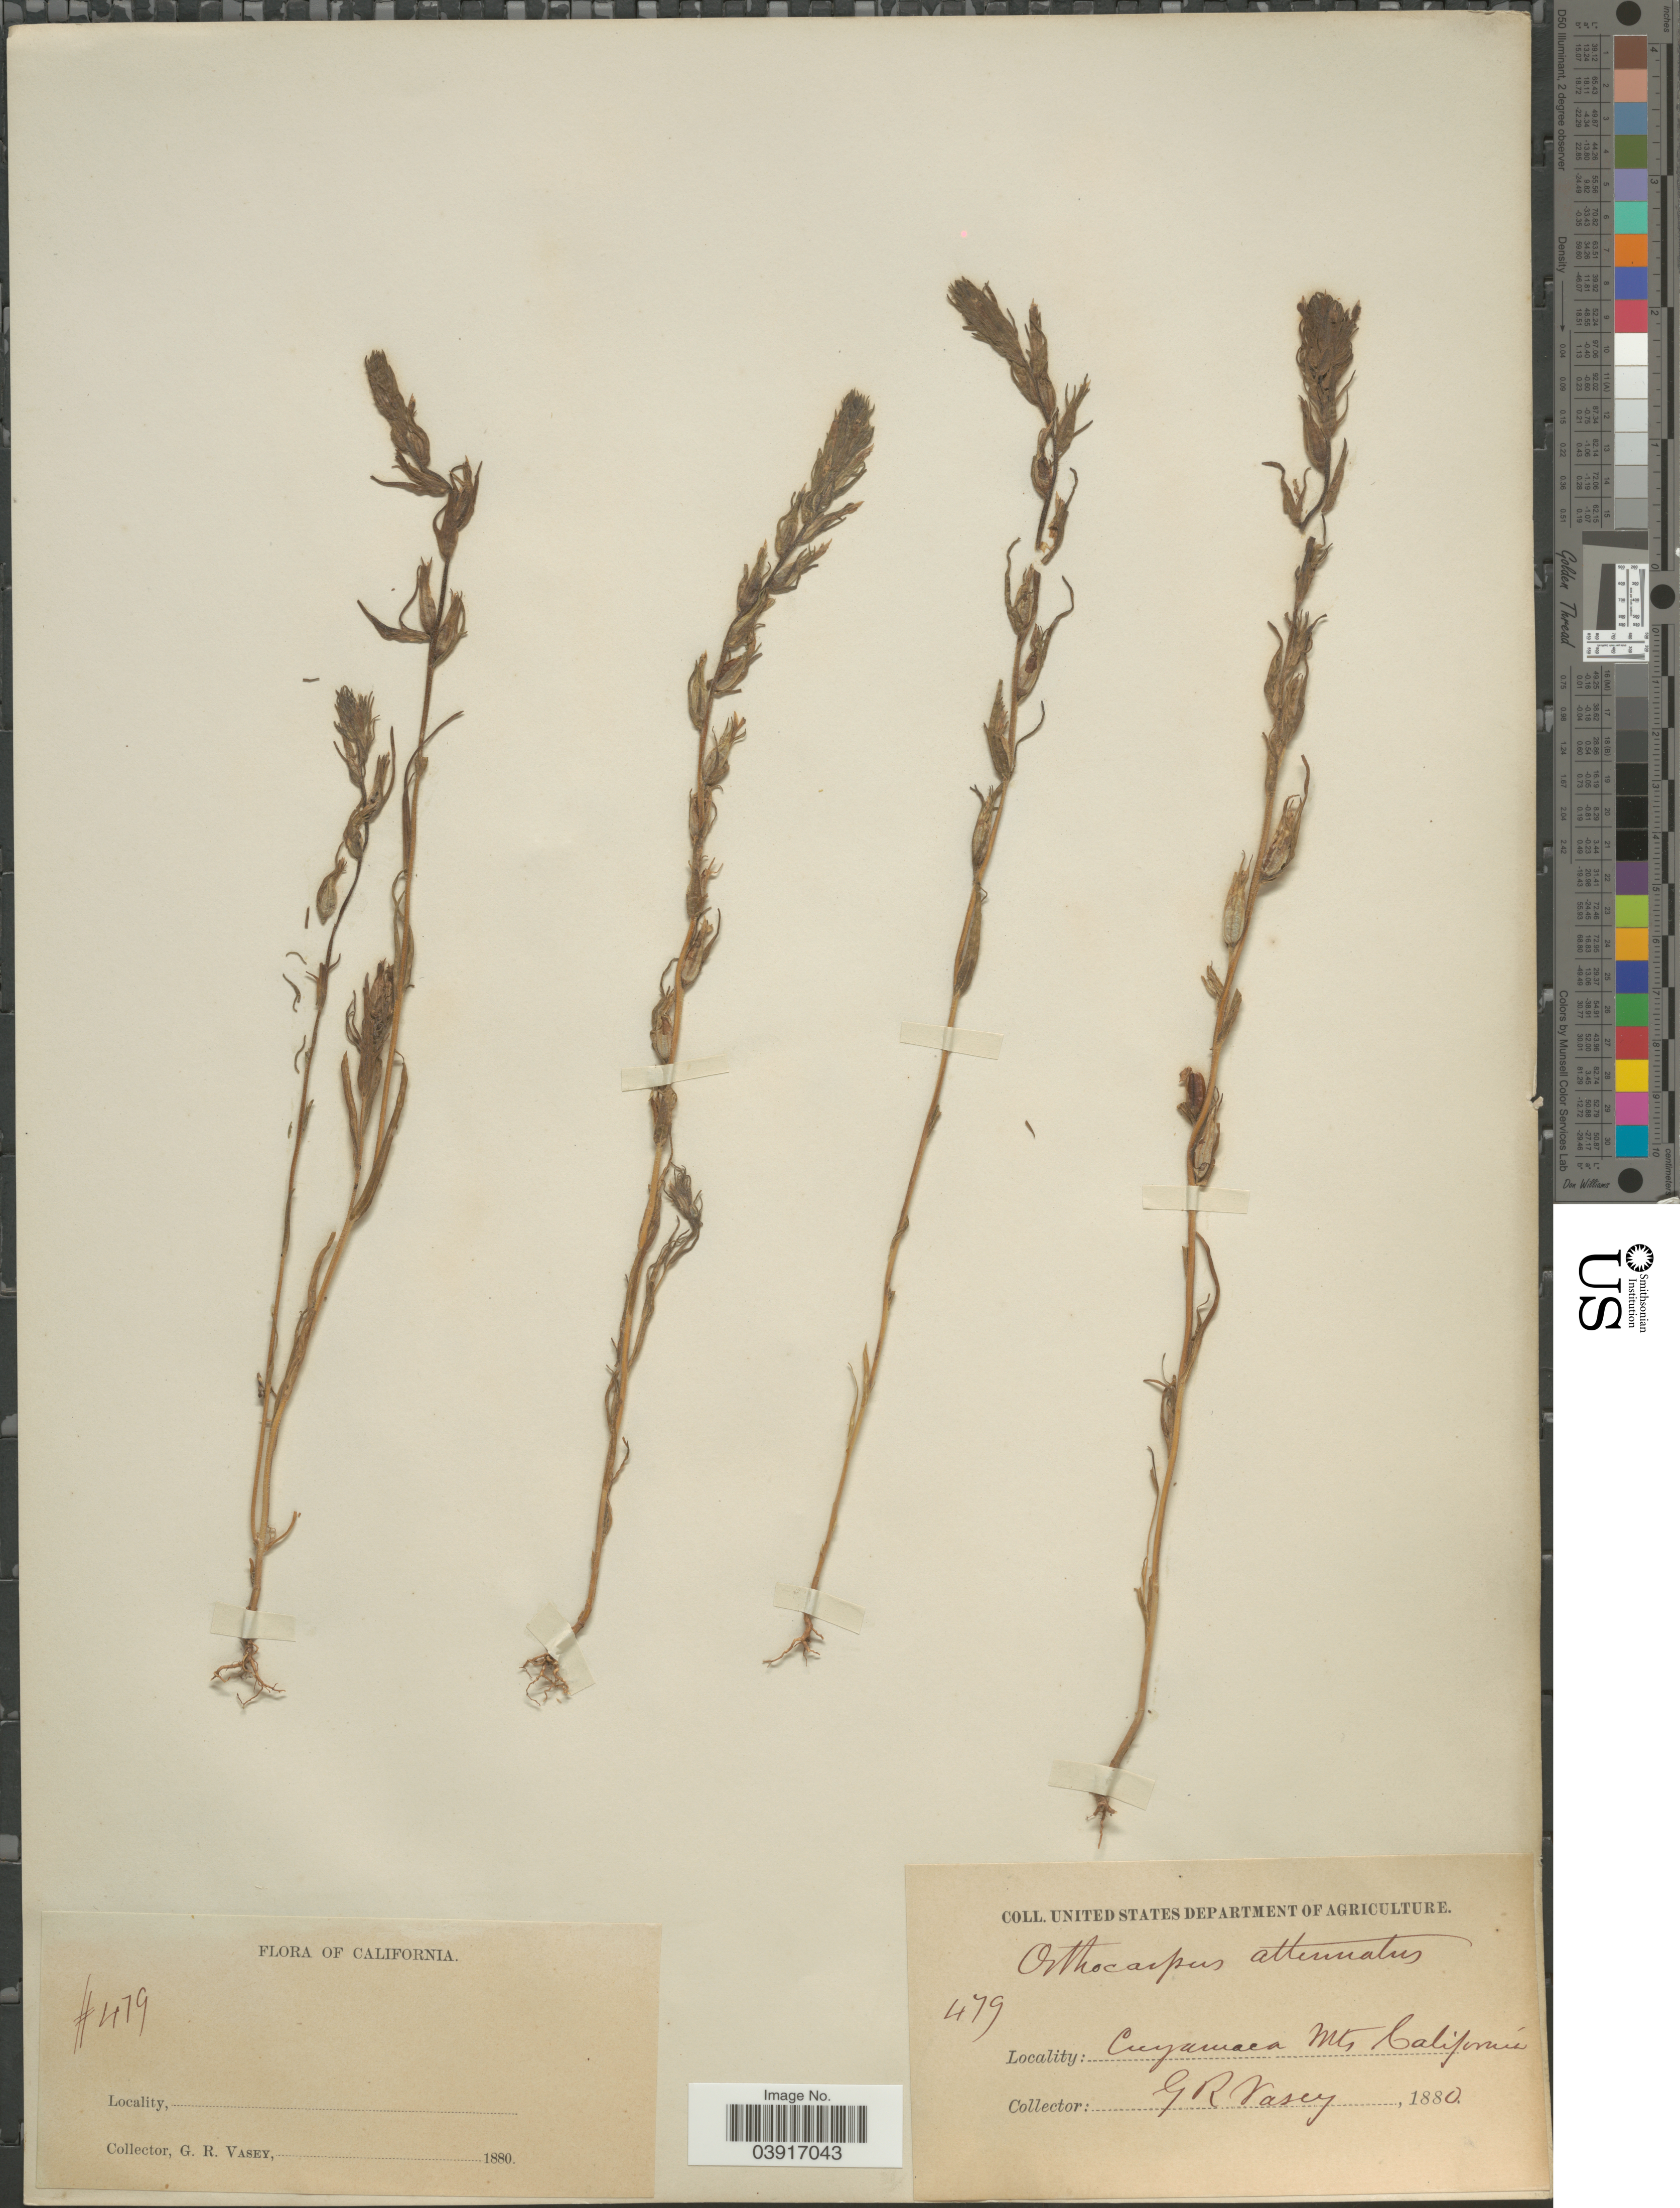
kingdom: Plantae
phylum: Tracheophyta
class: Magnoliopsida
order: Lamiales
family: Orobanchaceae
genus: Orthocarpus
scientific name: Orthocarpus attenuatus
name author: A. Gray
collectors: G. R. Vasey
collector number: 479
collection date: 1880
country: United States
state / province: California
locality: Cuyamaca Mts.